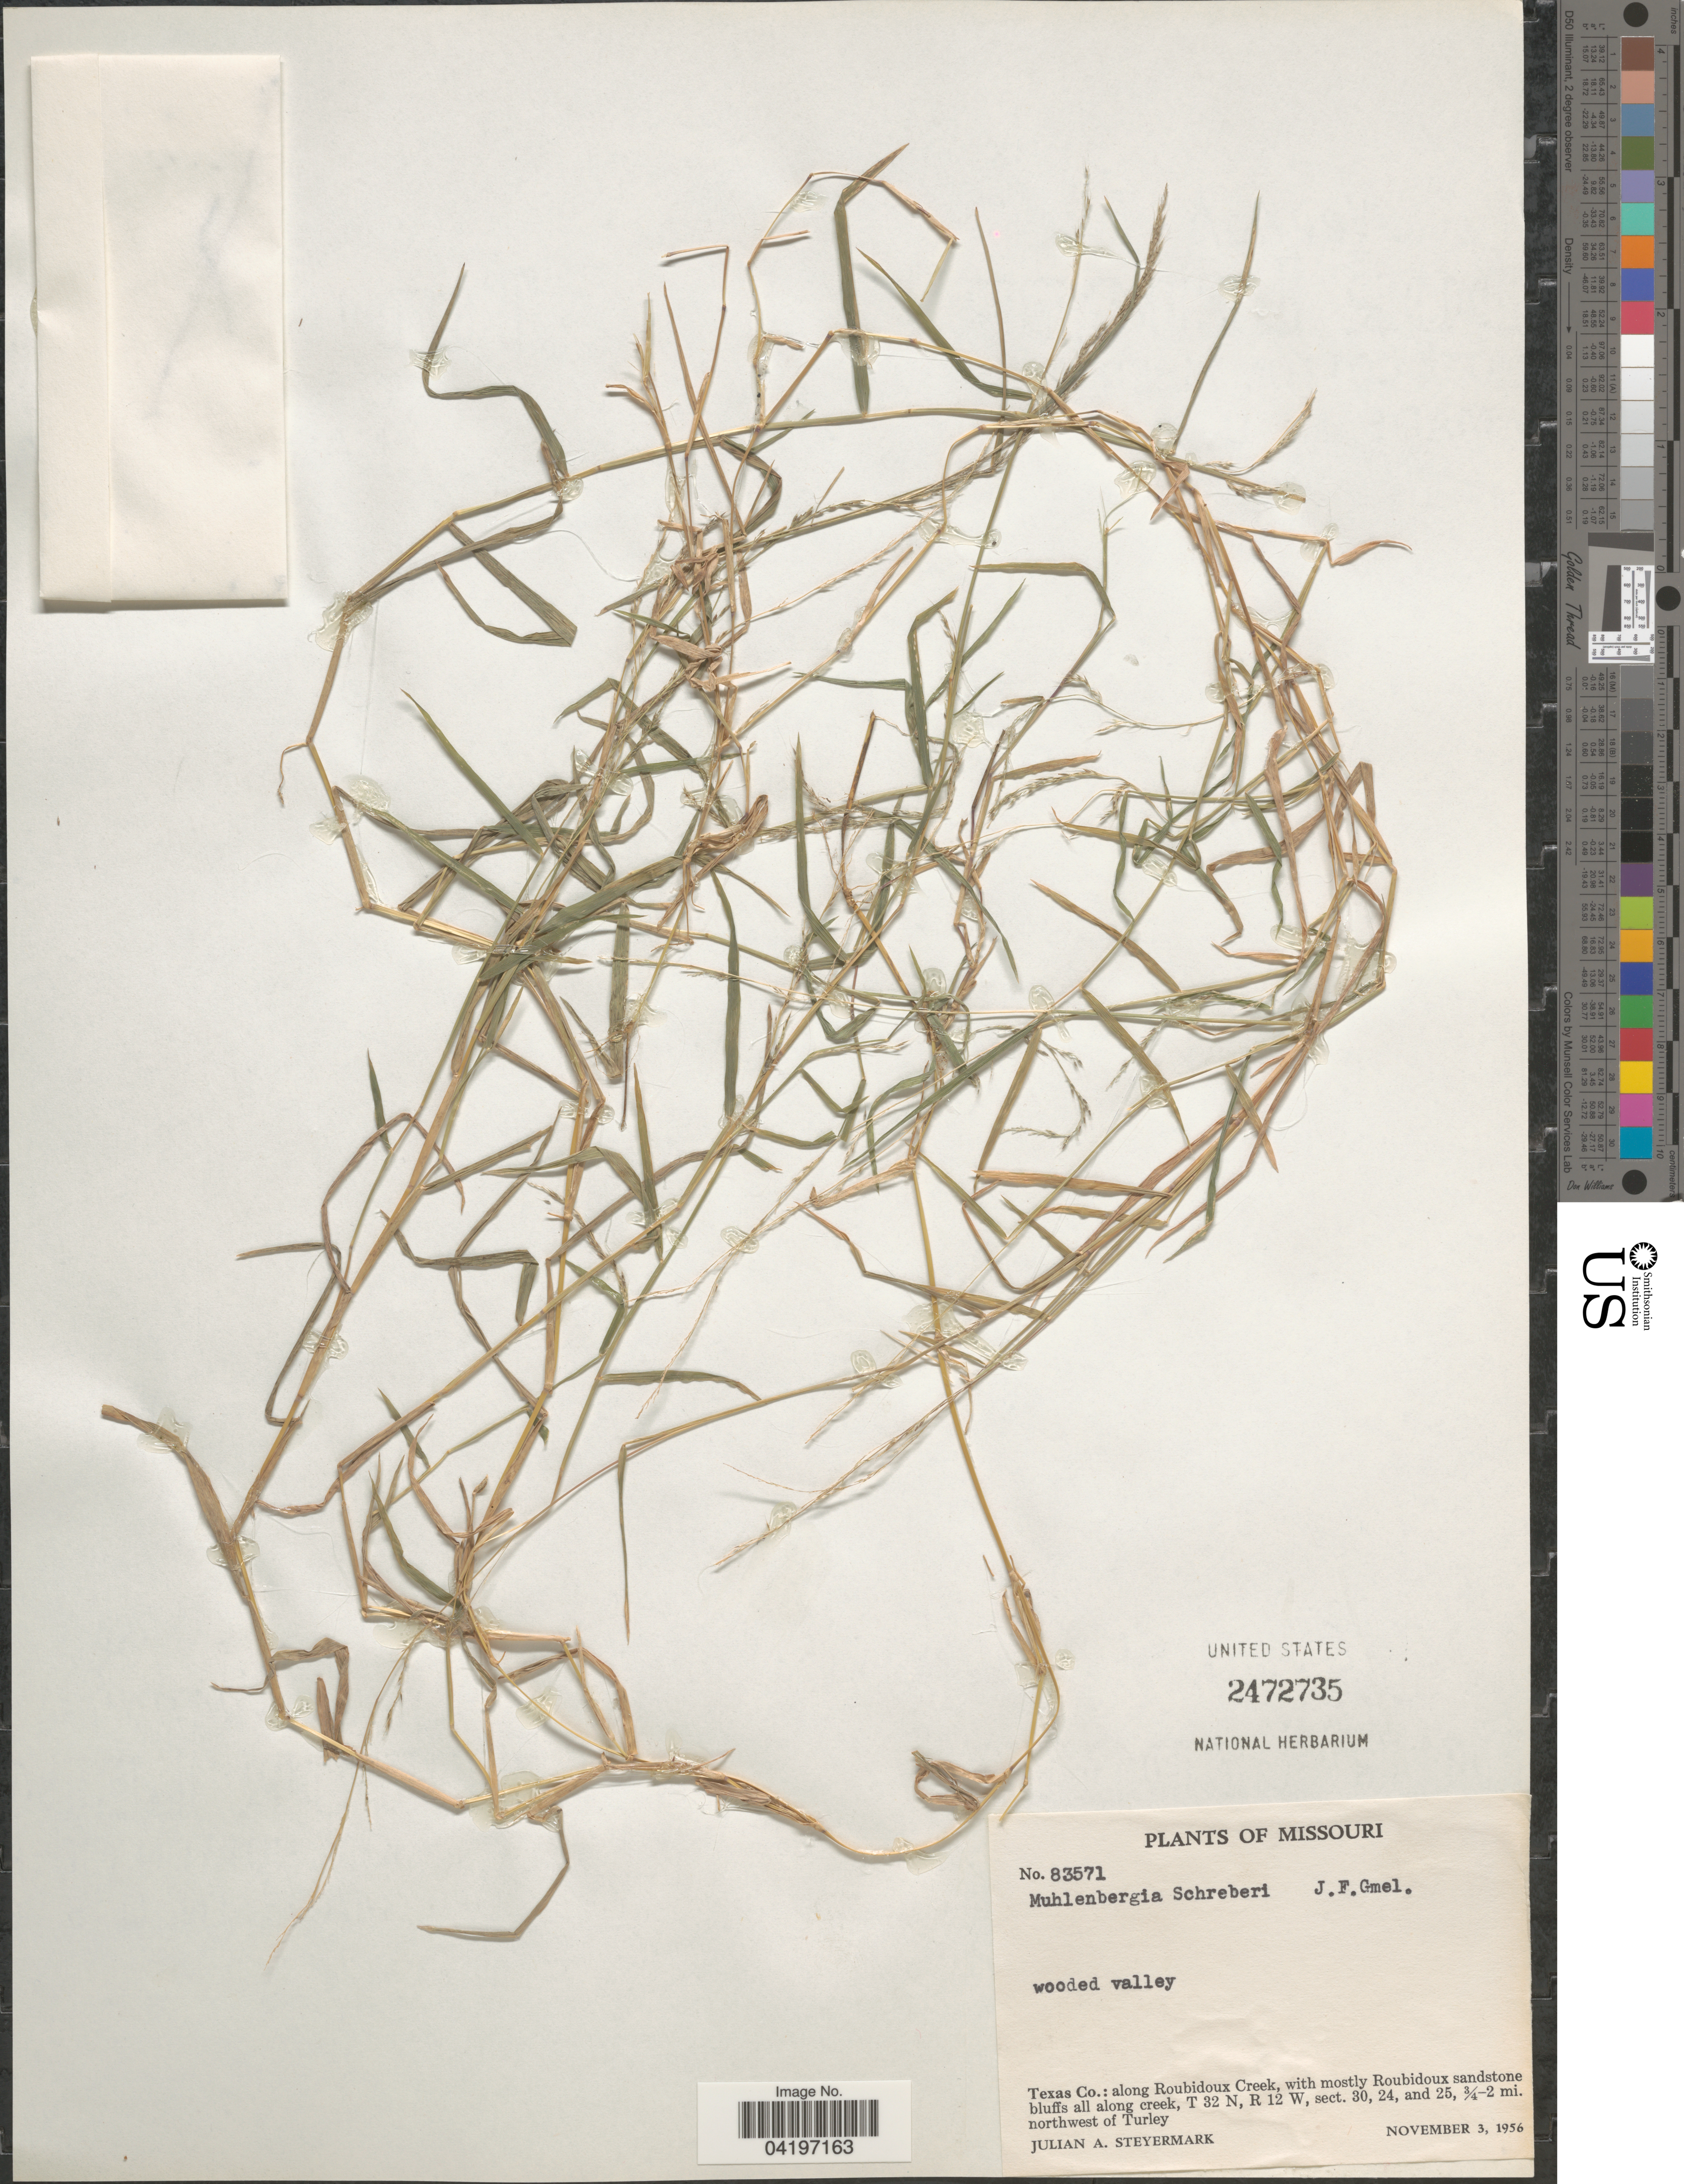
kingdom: Plantae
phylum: Tracheophyta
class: Liliopsida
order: Poales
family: Poaceae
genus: Muhlenbergia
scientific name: Muhlenbergia schreberi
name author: J.F. Gmel.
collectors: J. Steyermark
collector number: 83571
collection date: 1956-11-03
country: United States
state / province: Missouri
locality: Texas Co.: along Roubidoux Creek, with mostly Roubidoux sandstone bluffs all along creek, T 32 N, R 12 W, sect. 30, 24, and 25, ¾-2 mi. northwest of Turley.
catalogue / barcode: US 2472735